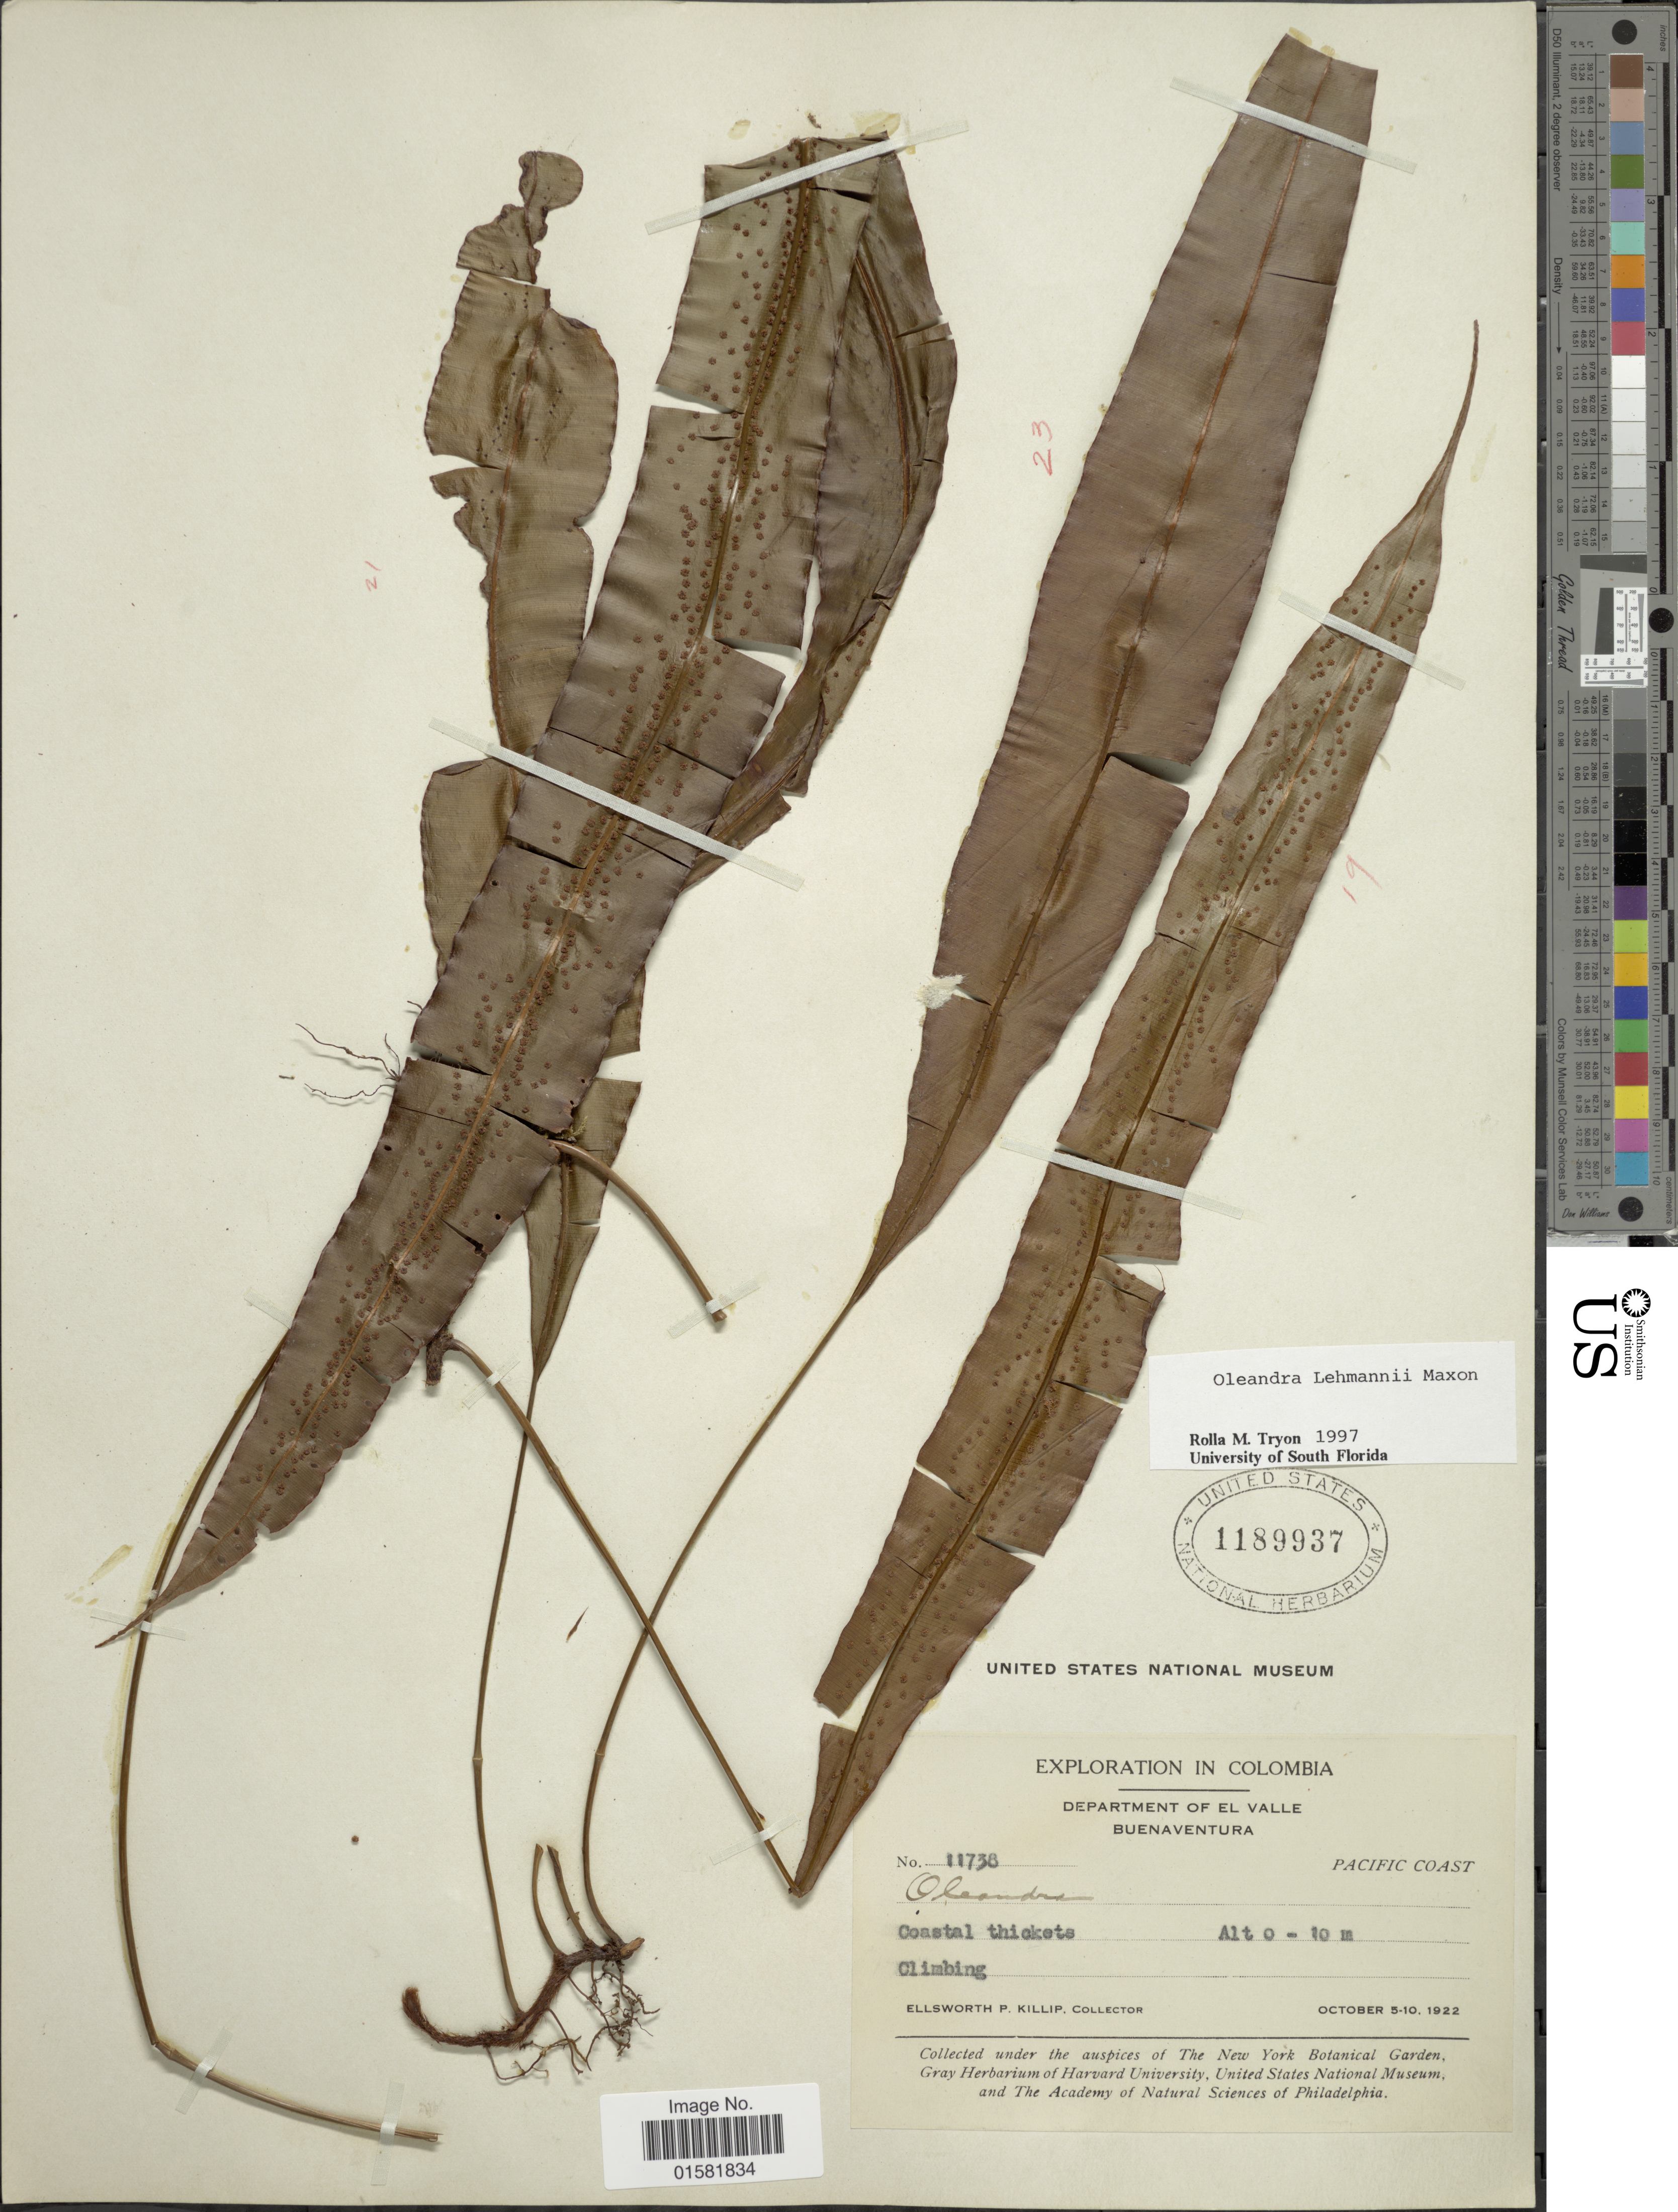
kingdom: Plantae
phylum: Tracheophyta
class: Polypodiopsida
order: Polypodiales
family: Oleandraceae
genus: Oleandra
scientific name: Oleandra archeri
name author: Maxon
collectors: E. P. Killip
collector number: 11738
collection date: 1922-10-05/1922-10-10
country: Colombia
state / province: Valle del Cauca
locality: Colombia, Department of El Valle, Buenaventura, Pacific coast.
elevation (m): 0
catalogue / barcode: US 1189937